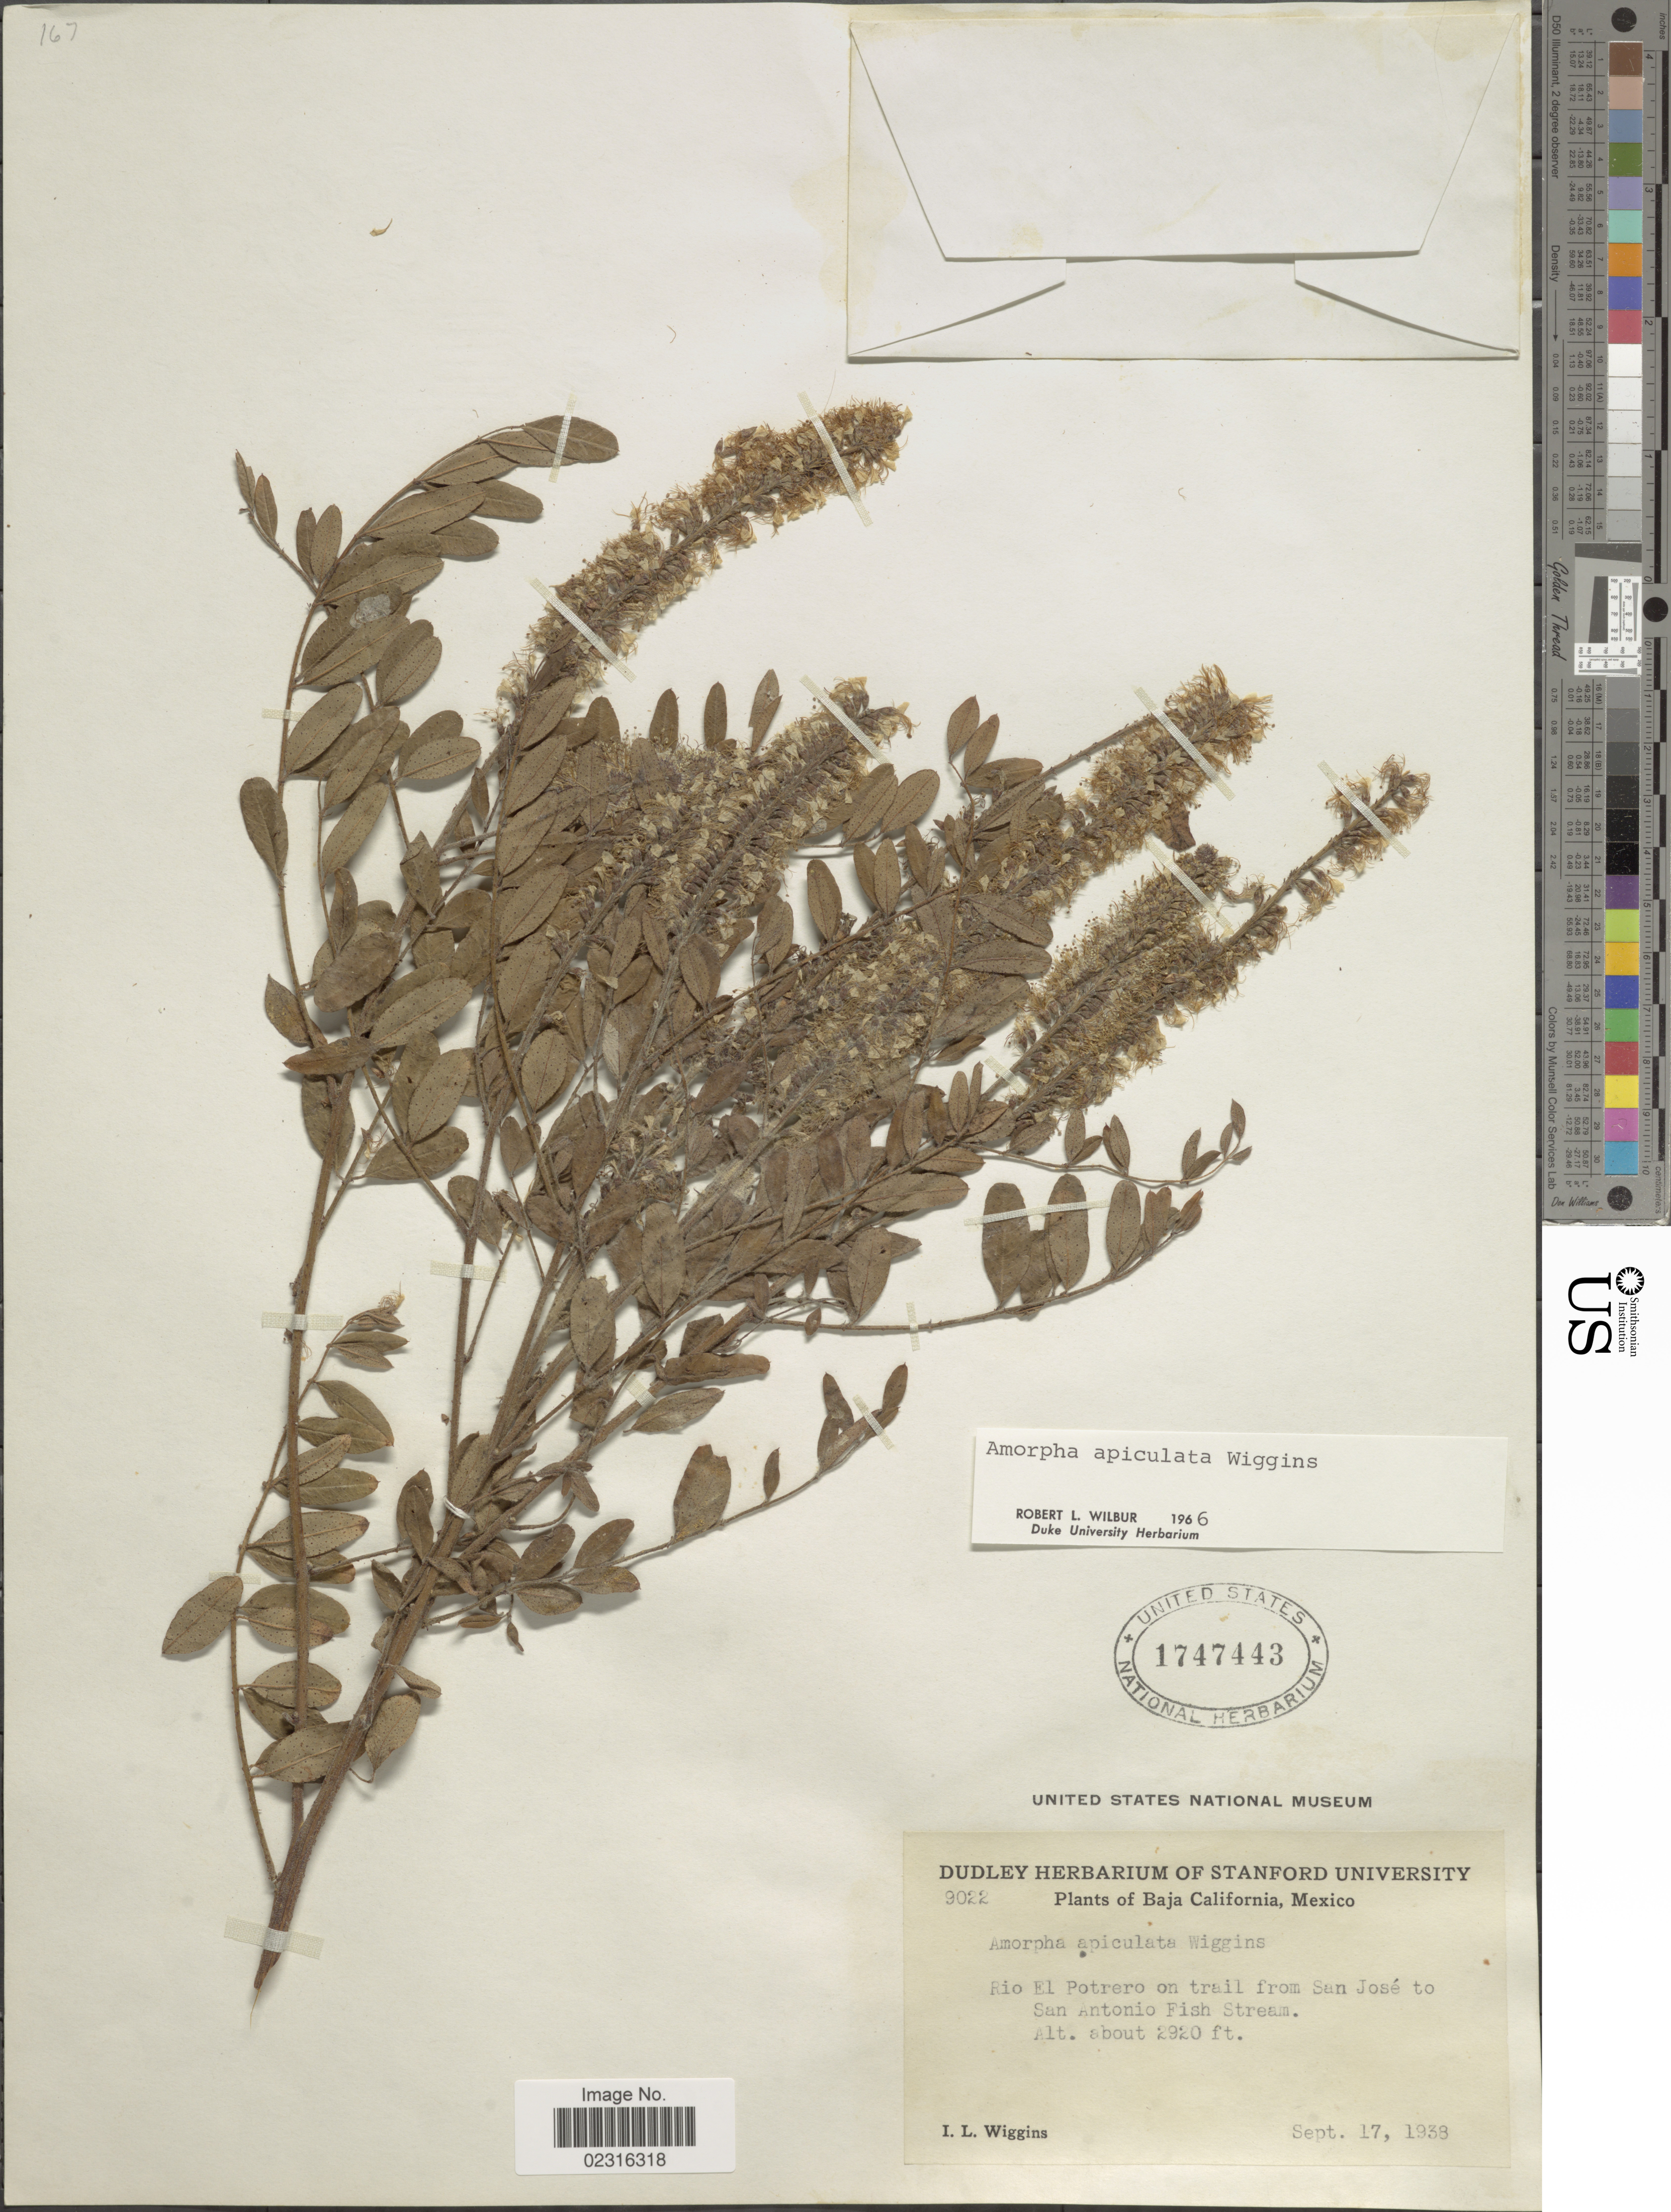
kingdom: Plantae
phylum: Tracheophyta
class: Magnoliopsida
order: Fabales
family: Fabaceae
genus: Amorpha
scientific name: Amorpha apiculata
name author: Wiggins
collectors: I. L. Wiggins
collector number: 9022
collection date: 1938-09-17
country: Mexico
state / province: Baja California Sur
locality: Rio El Potrero on trail from San Jose to San Antonio Fish Stream.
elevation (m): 890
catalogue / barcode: US 1747443